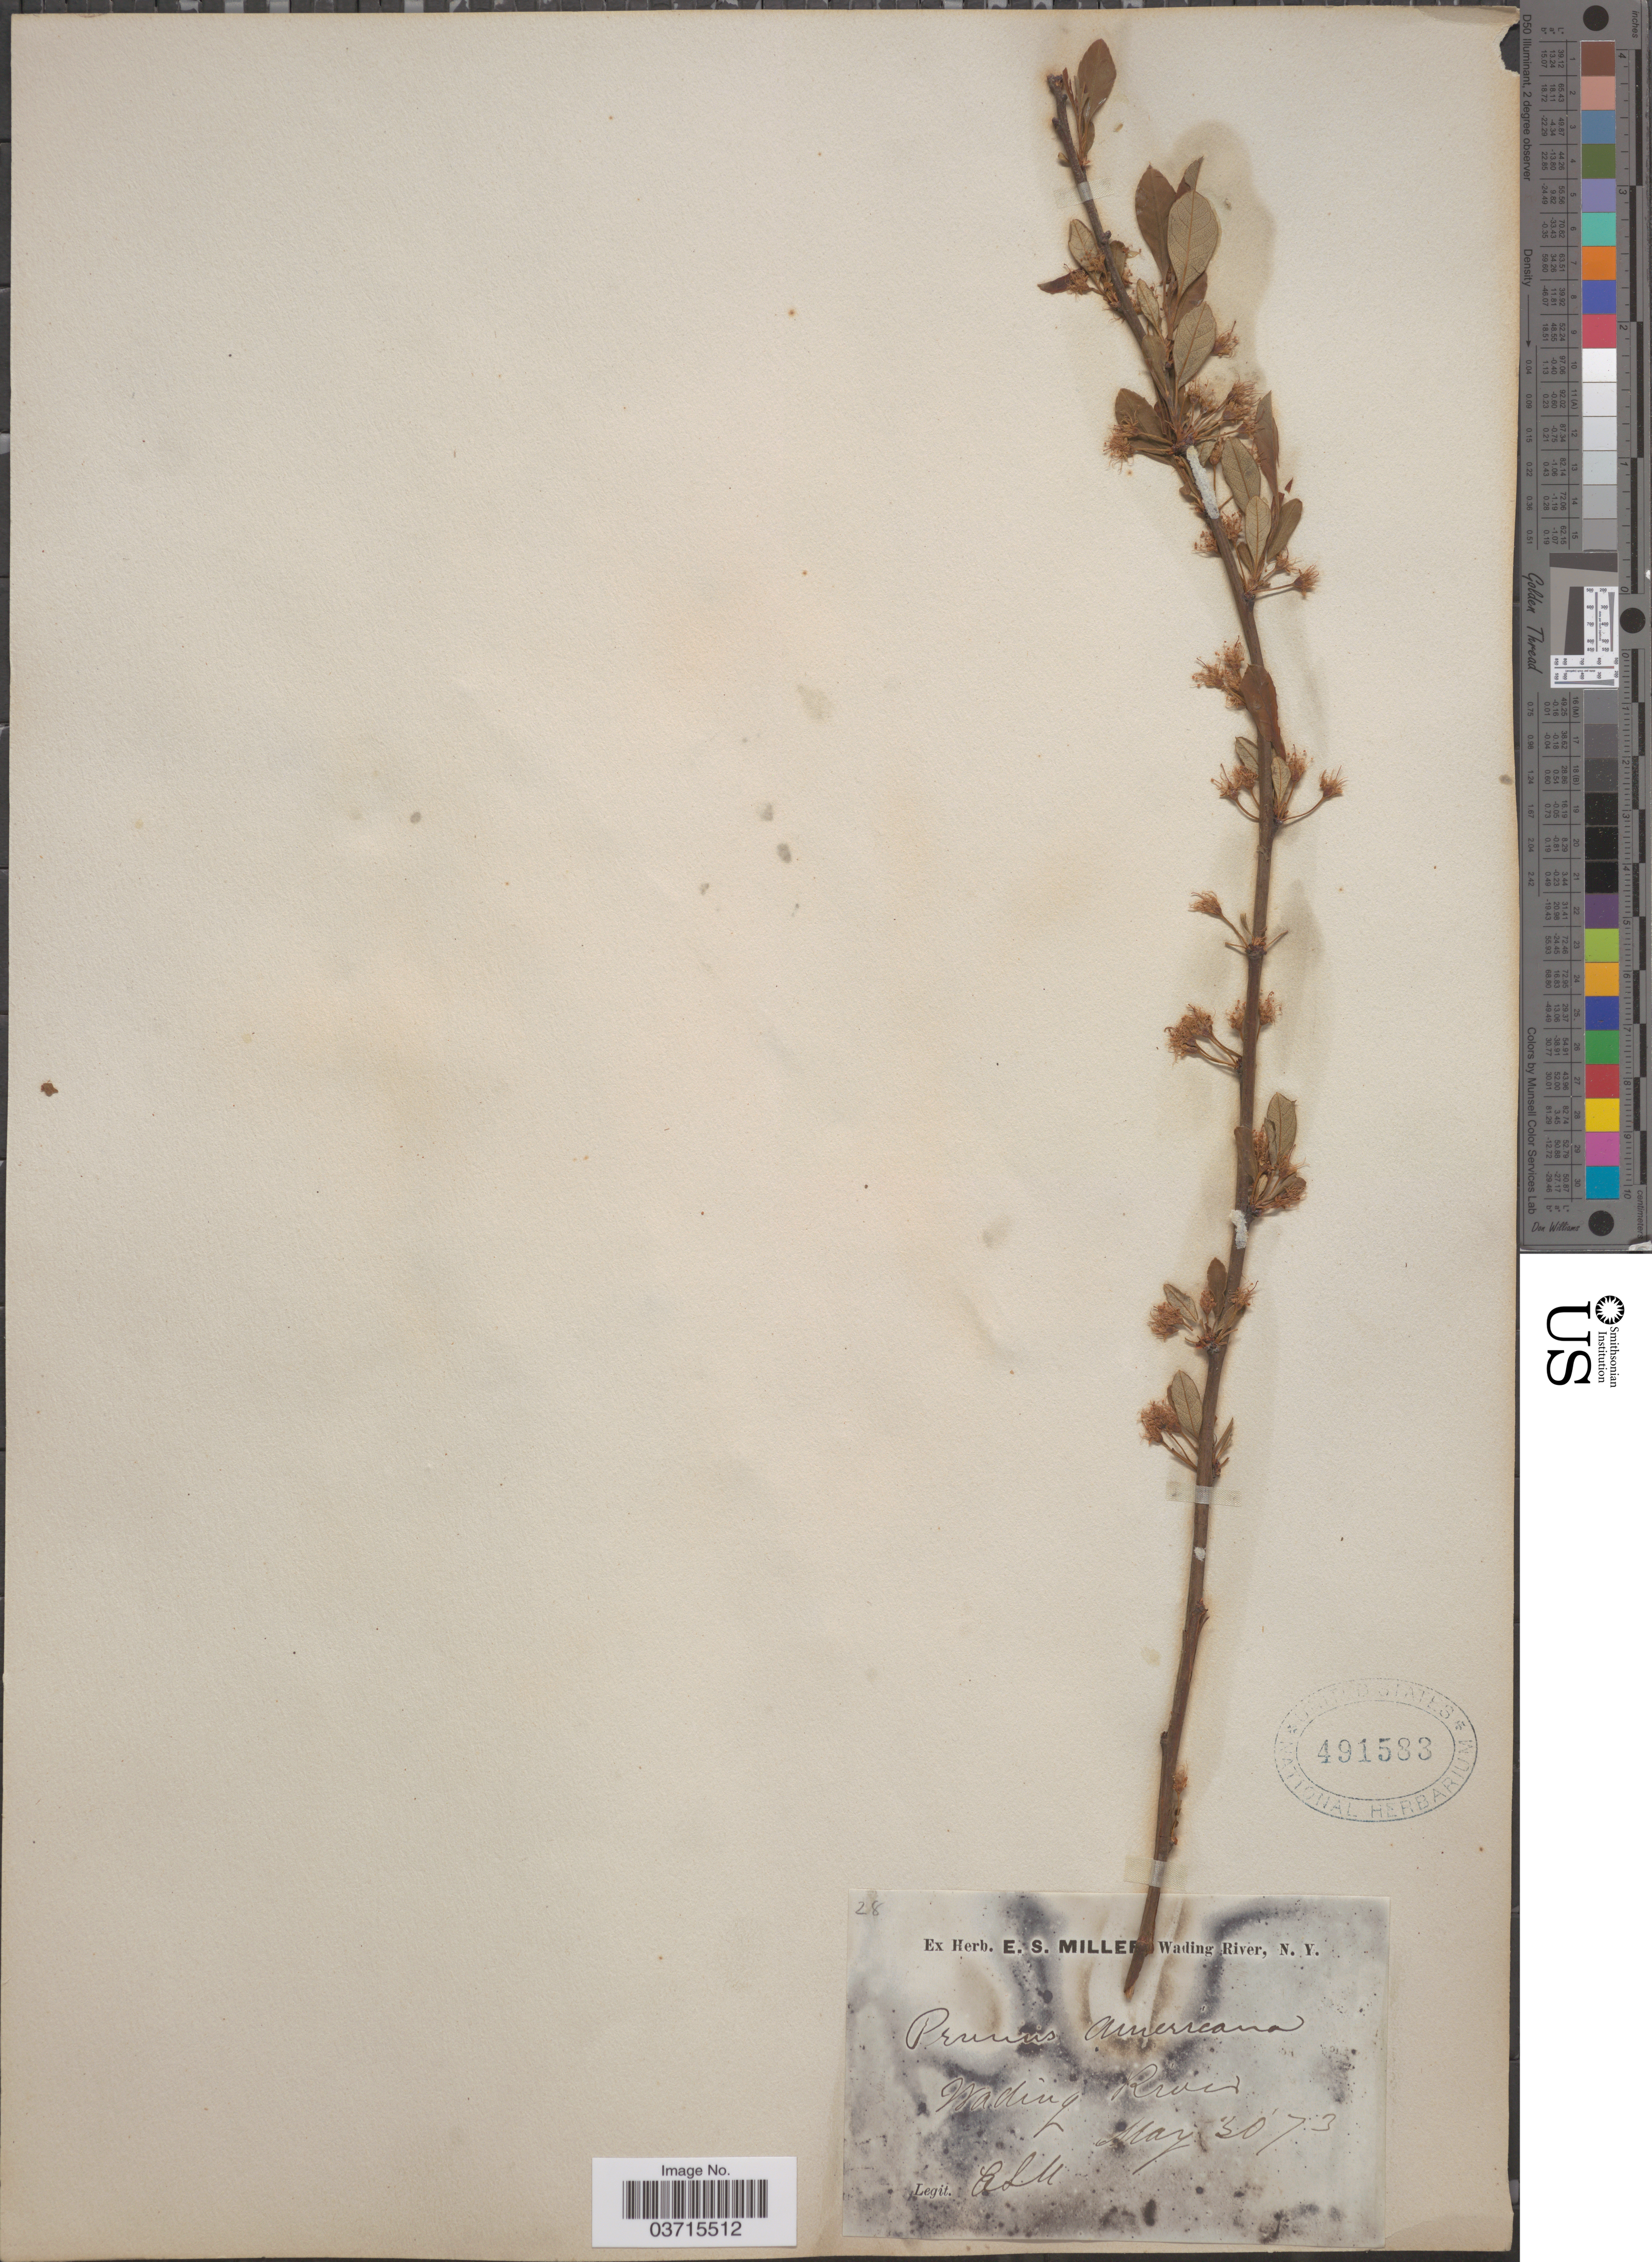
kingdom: Plantae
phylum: Tracheophyta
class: Magnoliopsida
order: Rosales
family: Rosaceae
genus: Prunus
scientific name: Prunus cuneata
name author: Raf.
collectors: E. S. Miller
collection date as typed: Transcribed d/m/y: 30/5/73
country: United States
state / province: New York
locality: Wading River.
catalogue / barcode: US 491583